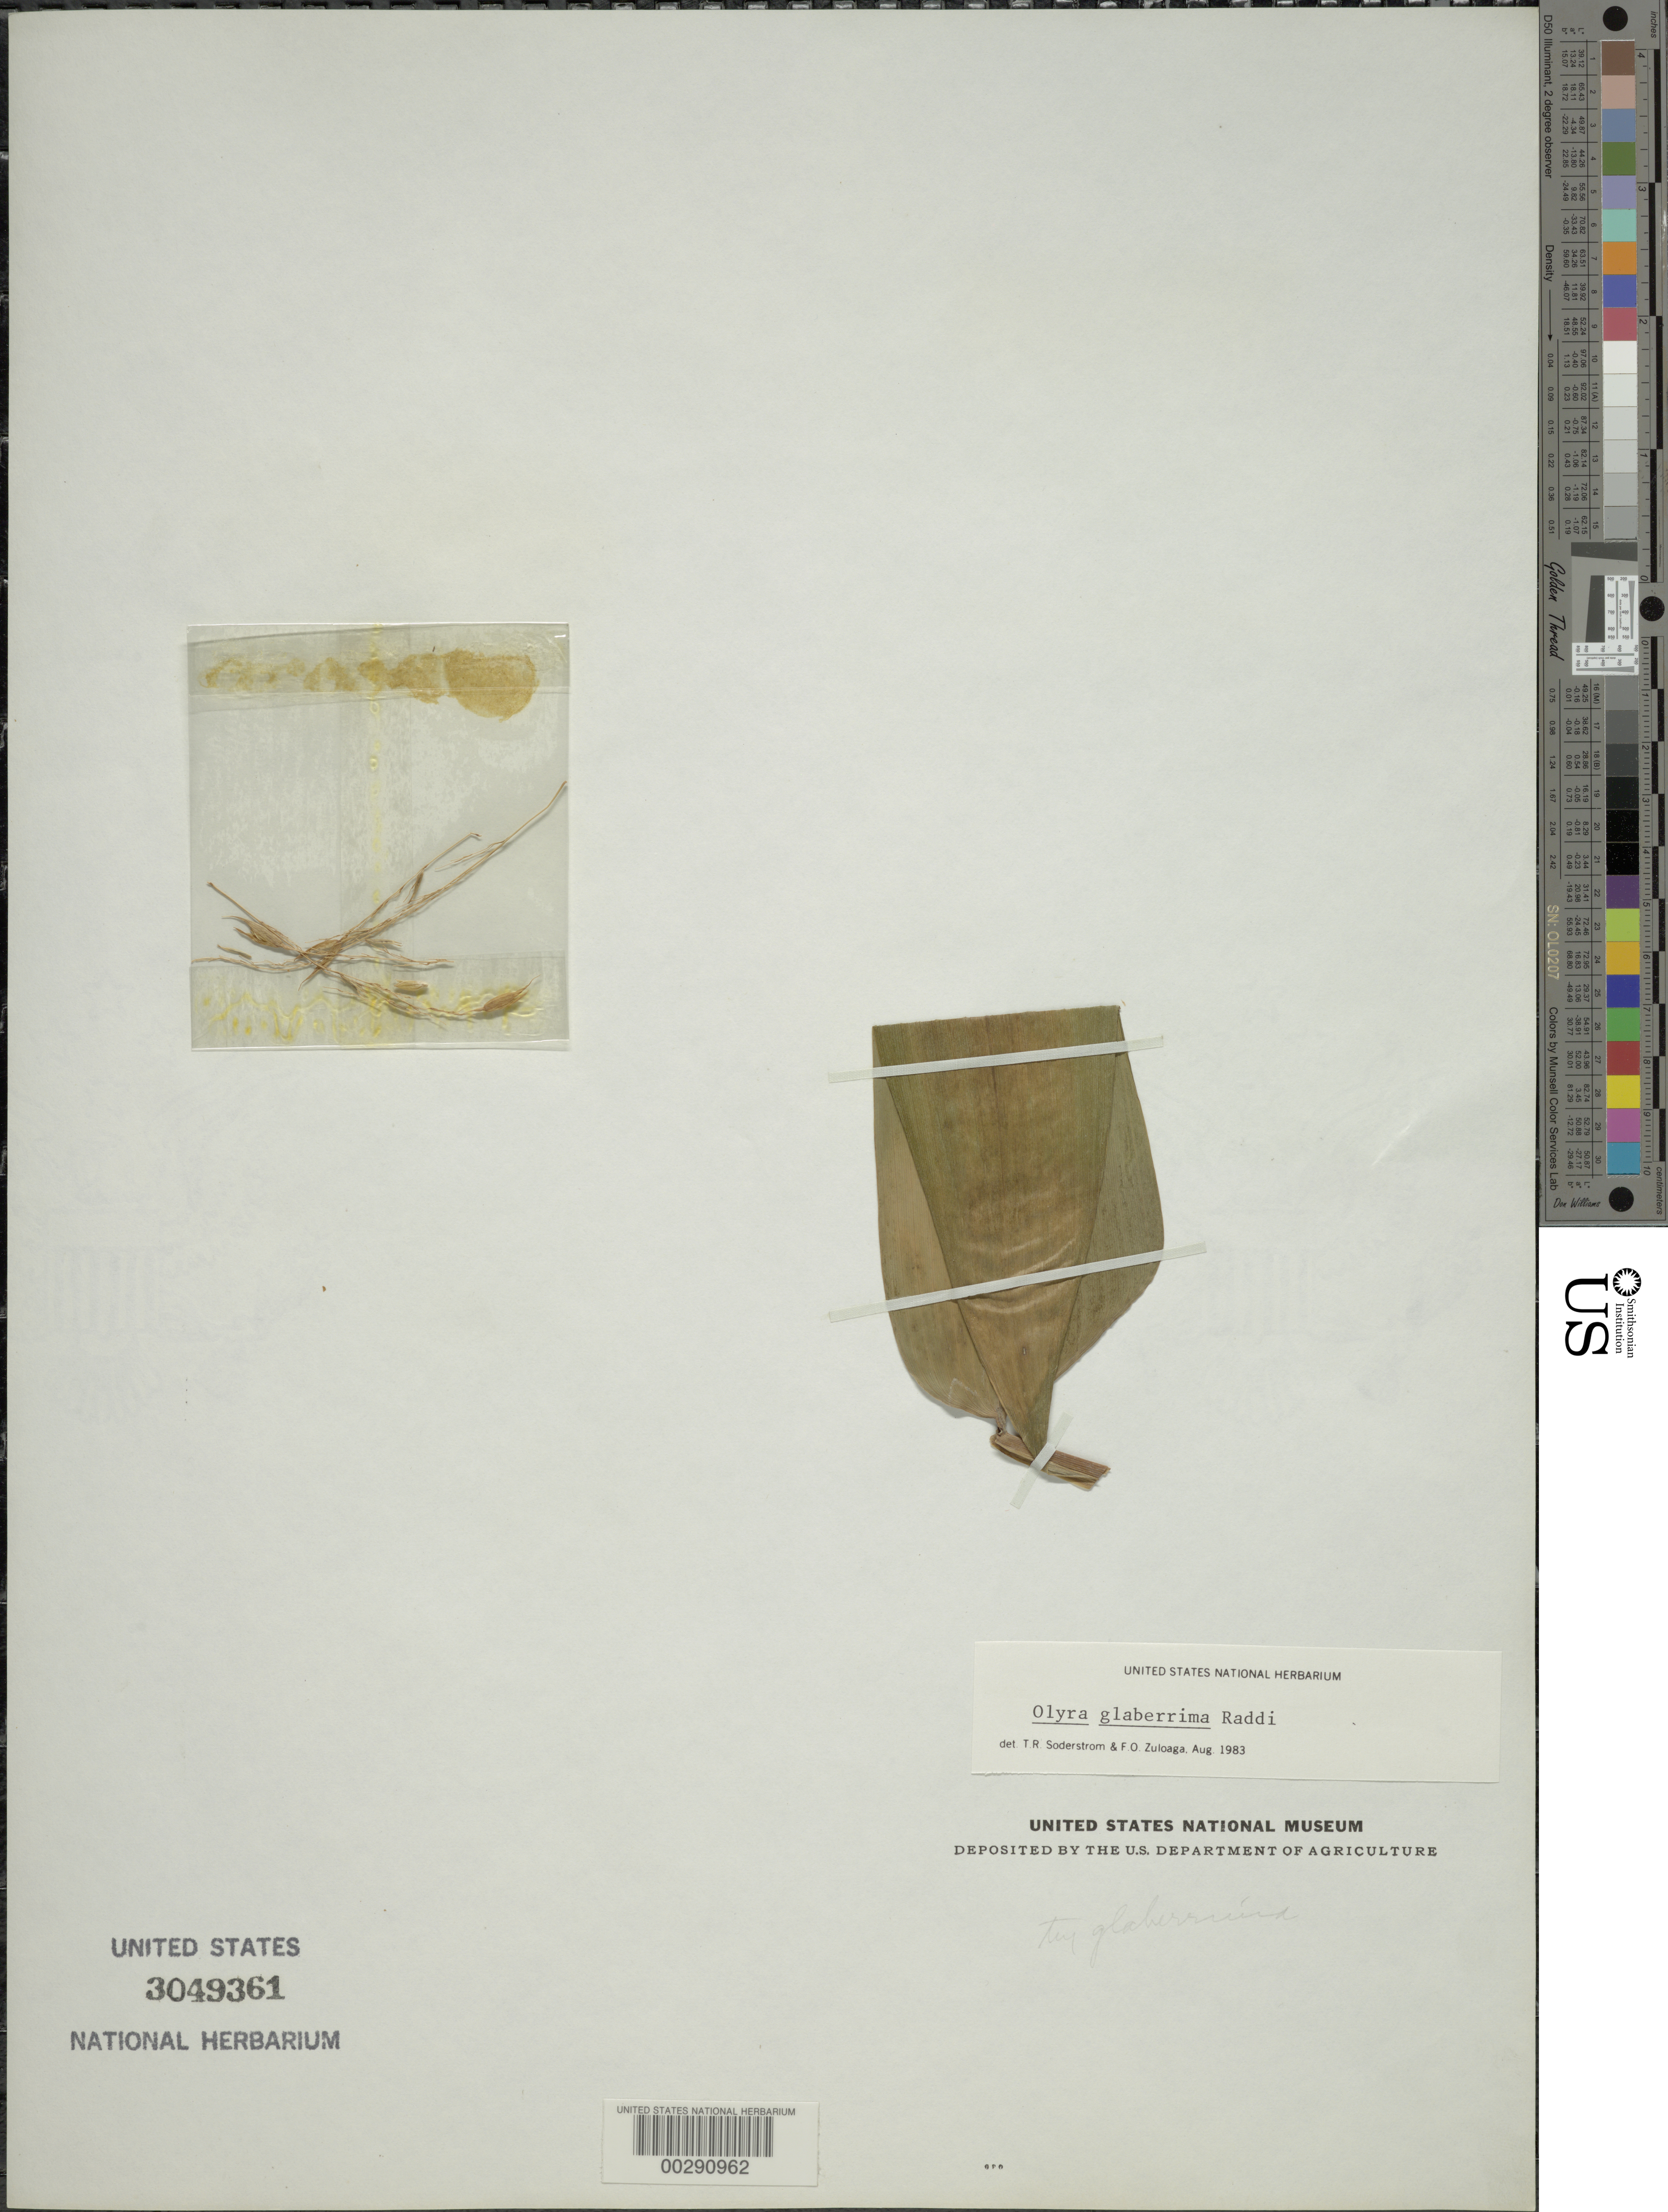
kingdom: Plantae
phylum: Tracheophyta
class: Liliopsida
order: Poales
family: Poaceae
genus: Olyra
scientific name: Olyra glaberrima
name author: Raddi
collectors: J. N. Rose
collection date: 1969-09-27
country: United States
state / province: Florida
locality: Coconut Grove, former home of David Fairchild, the Kampong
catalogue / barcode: US 3049361